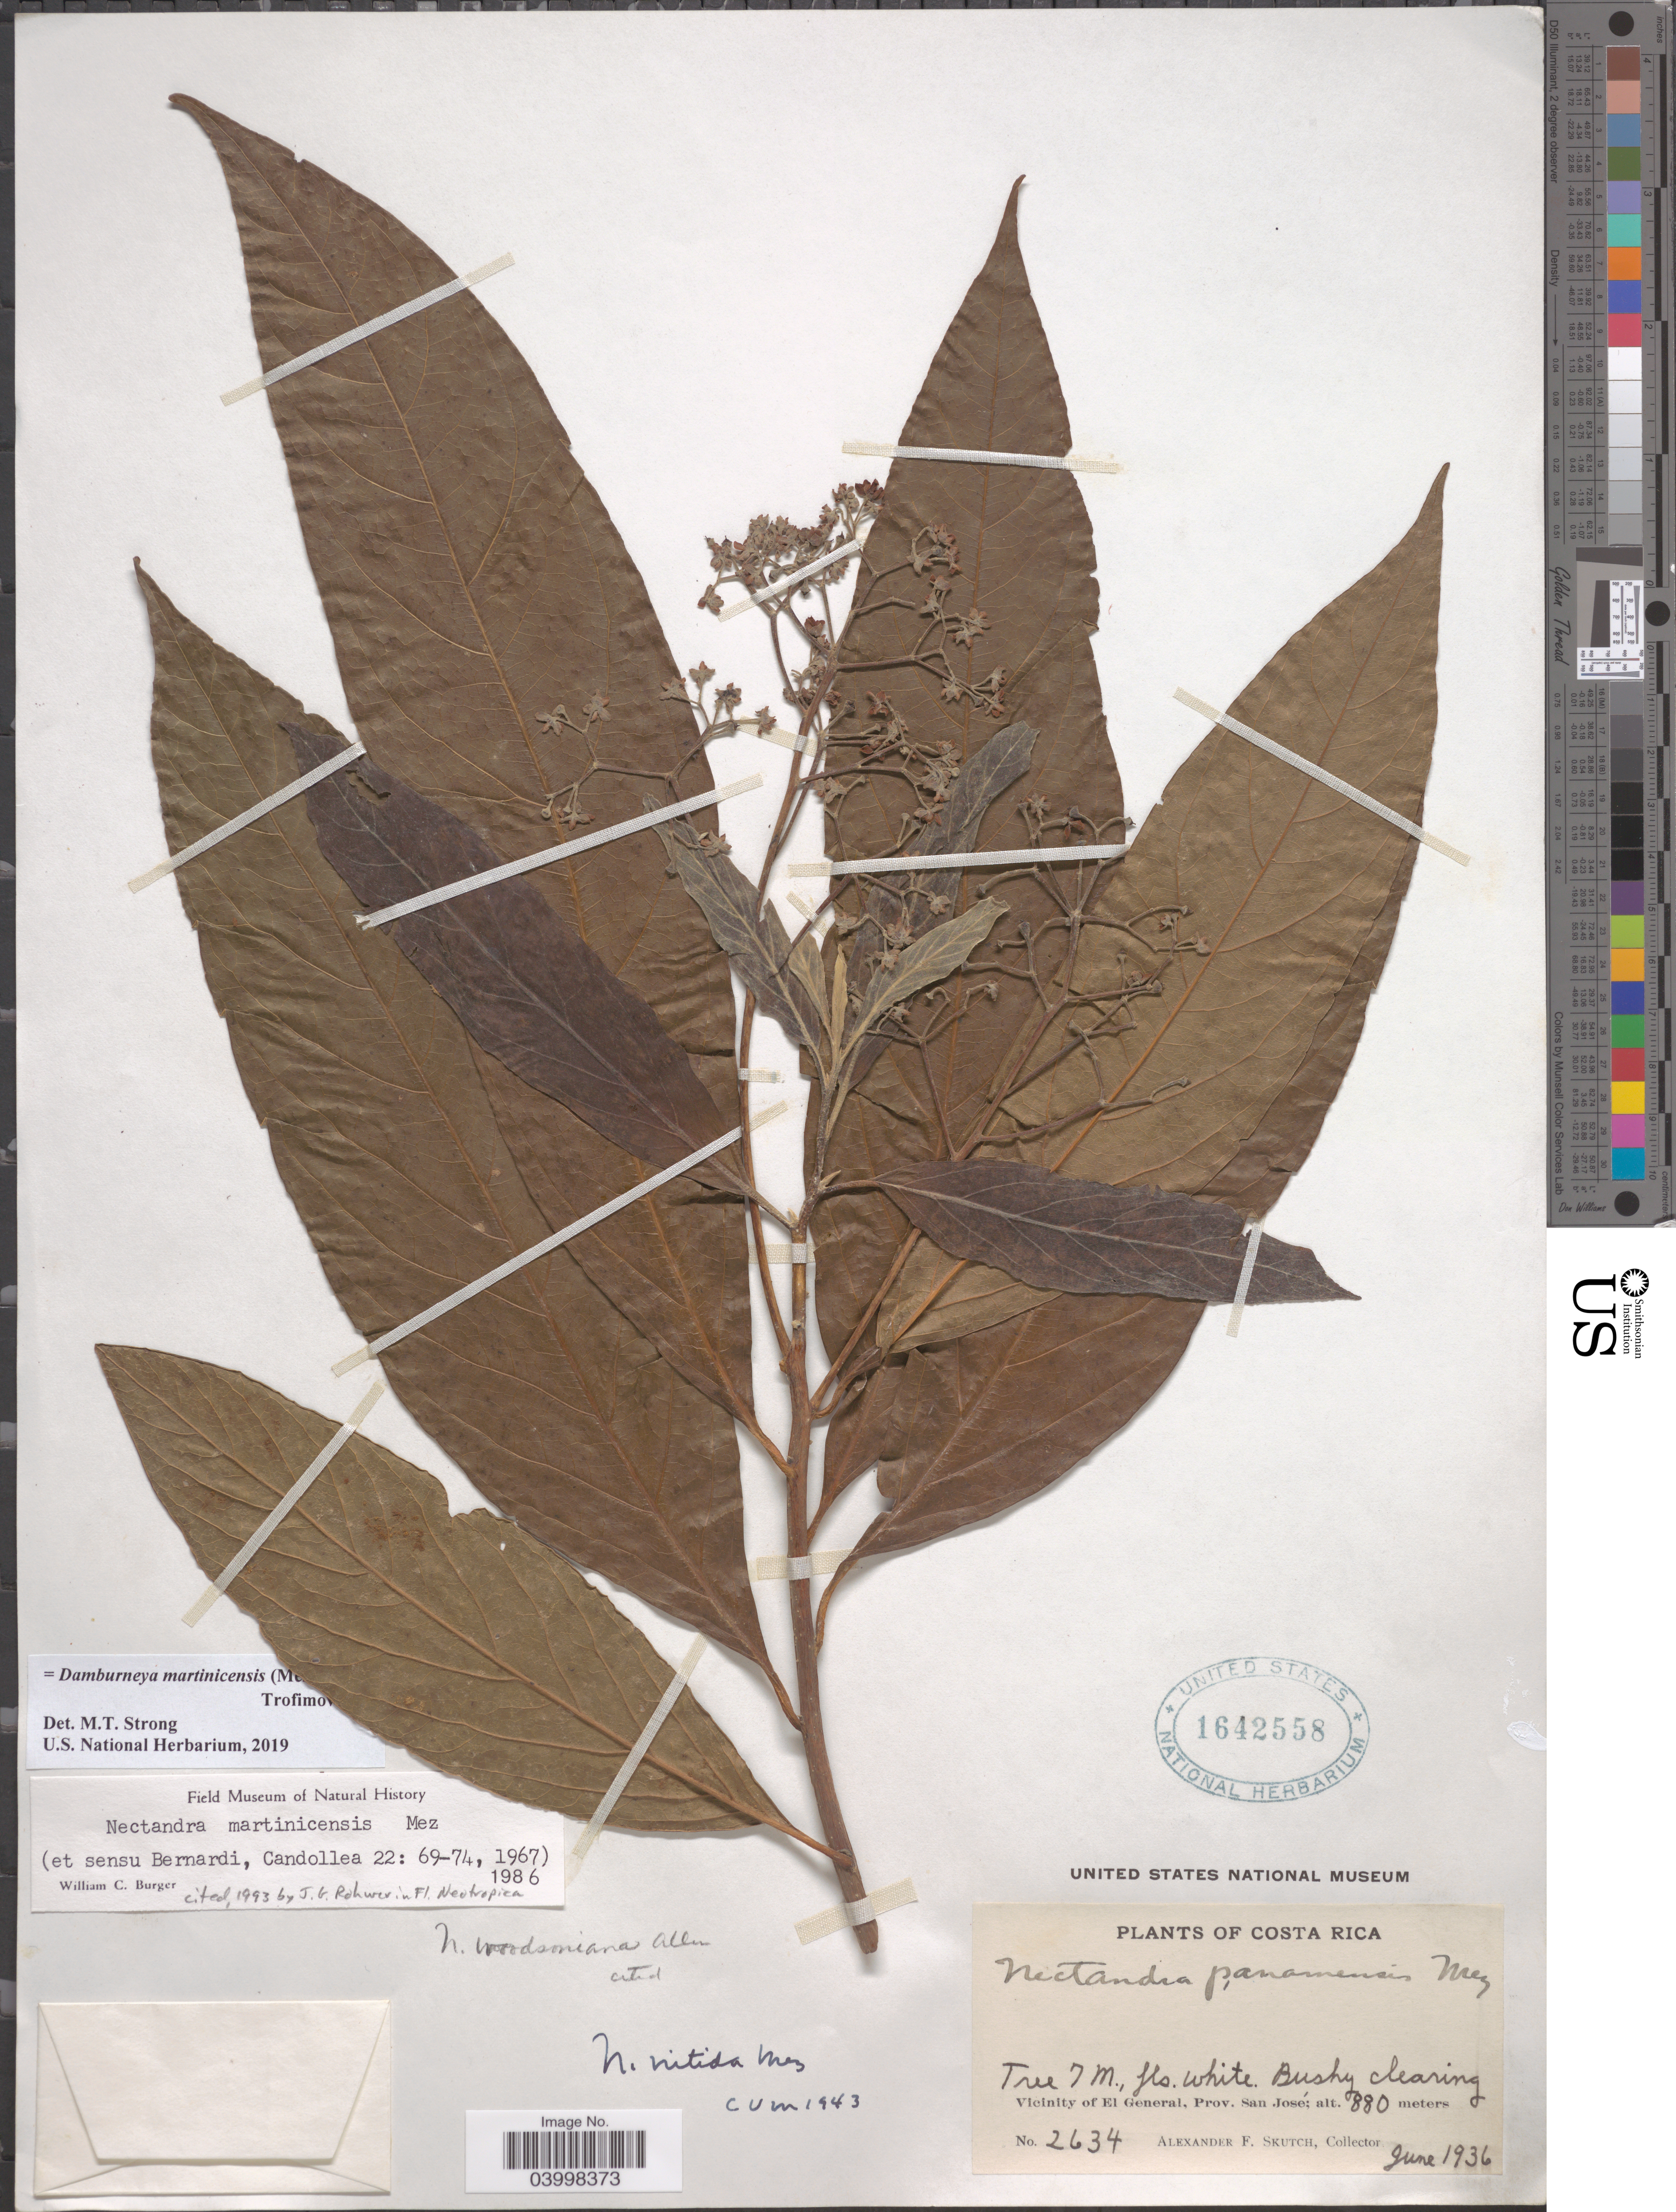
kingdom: Plantae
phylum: Tracheophyta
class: Magnoliopsida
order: Laurales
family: Lauraceae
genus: Damburneya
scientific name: Damburneya martinicensis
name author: (Mez) Trofimov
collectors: A. F. Skutch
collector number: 2634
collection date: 1936-06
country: Costa Rica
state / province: San José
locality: Vicinity of El General.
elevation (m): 880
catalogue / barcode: US 1642558